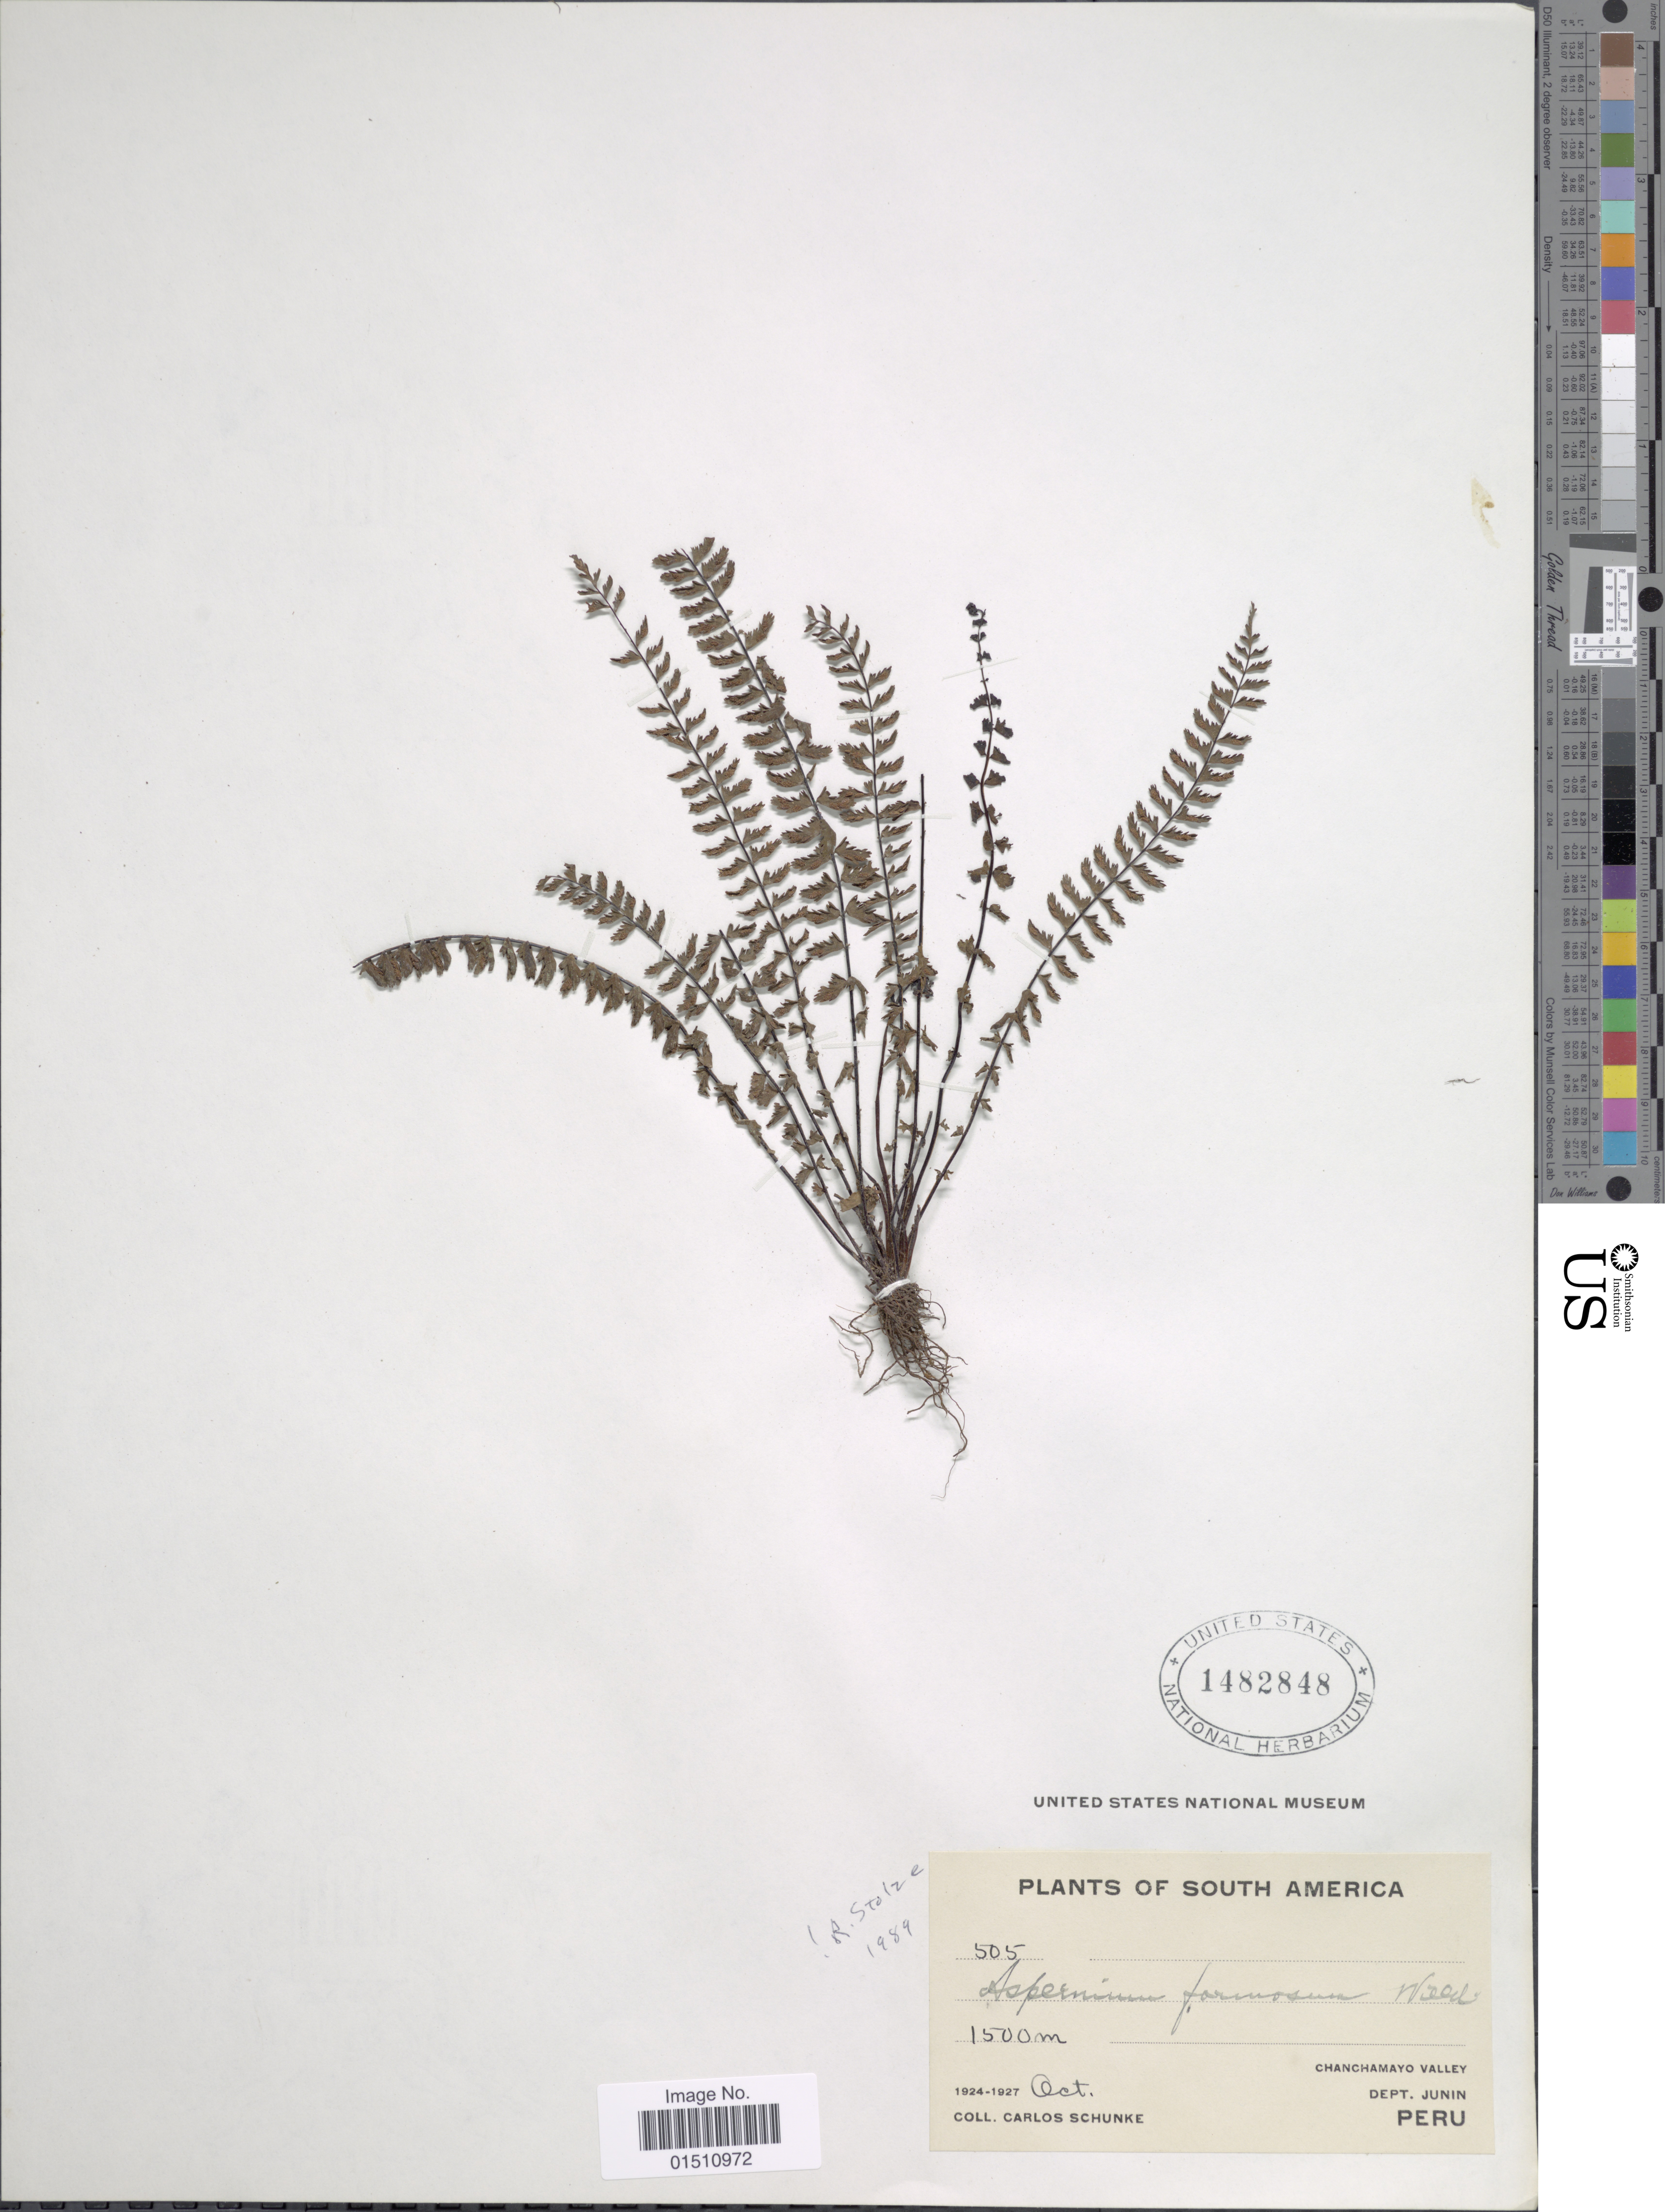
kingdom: Plantae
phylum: Tracheophyta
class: Polypodiopsida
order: Polypodiales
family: Aspleniaceae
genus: Asplenium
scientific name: Asplenium formosum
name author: Willd.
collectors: C. Schunke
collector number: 505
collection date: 1924-10/1927-10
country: Peru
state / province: Junín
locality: South America, Chanchamayo Valley, Dept. Junin, Peru.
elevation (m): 1500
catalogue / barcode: US 1482848